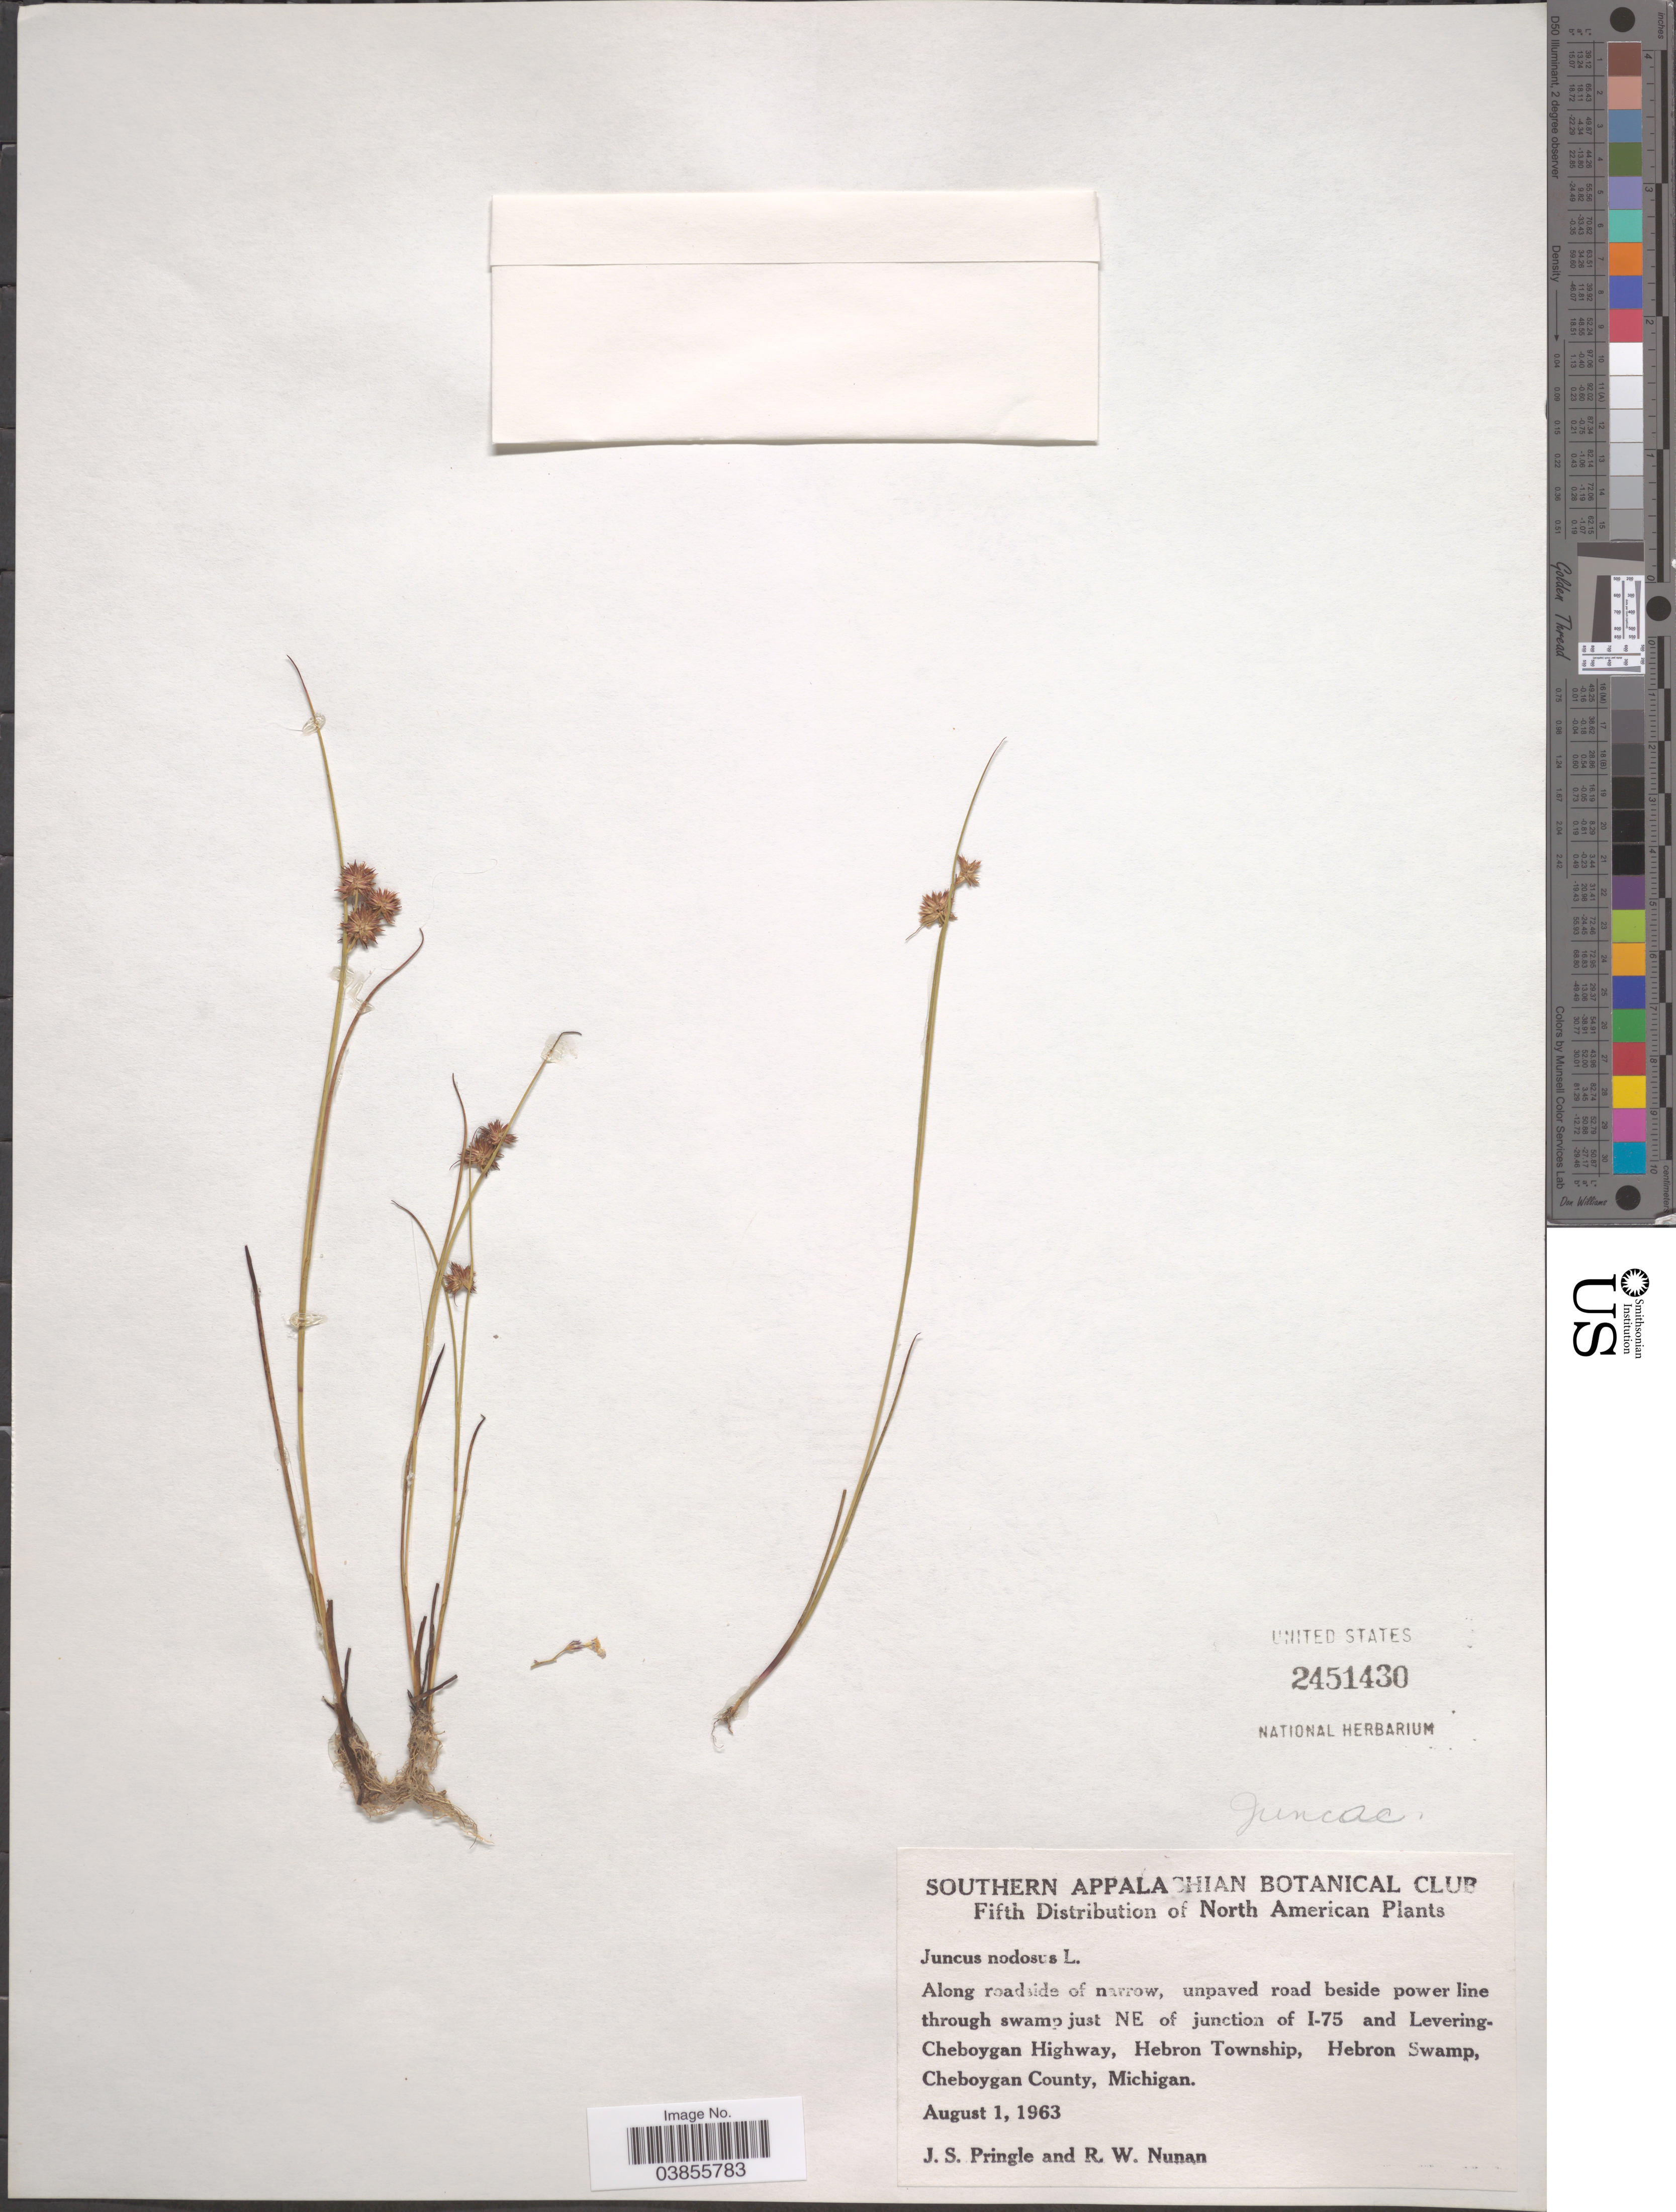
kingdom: Plantae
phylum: Tracheophyta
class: Liliopsida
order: Poales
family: Juncaceae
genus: Juncus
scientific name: Juncus nodosus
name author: L.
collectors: J. S. Pringle & R. Nunan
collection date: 1963-08-01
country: United States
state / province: Michigan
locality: Along roadside of narrow, unpaved road beside power line through swamp just NE of junction of I-75 and Levering-Cheboygan Highway, Hebron Township, Hebron Swamp, Cheboygan County.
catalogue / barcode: US 2451430